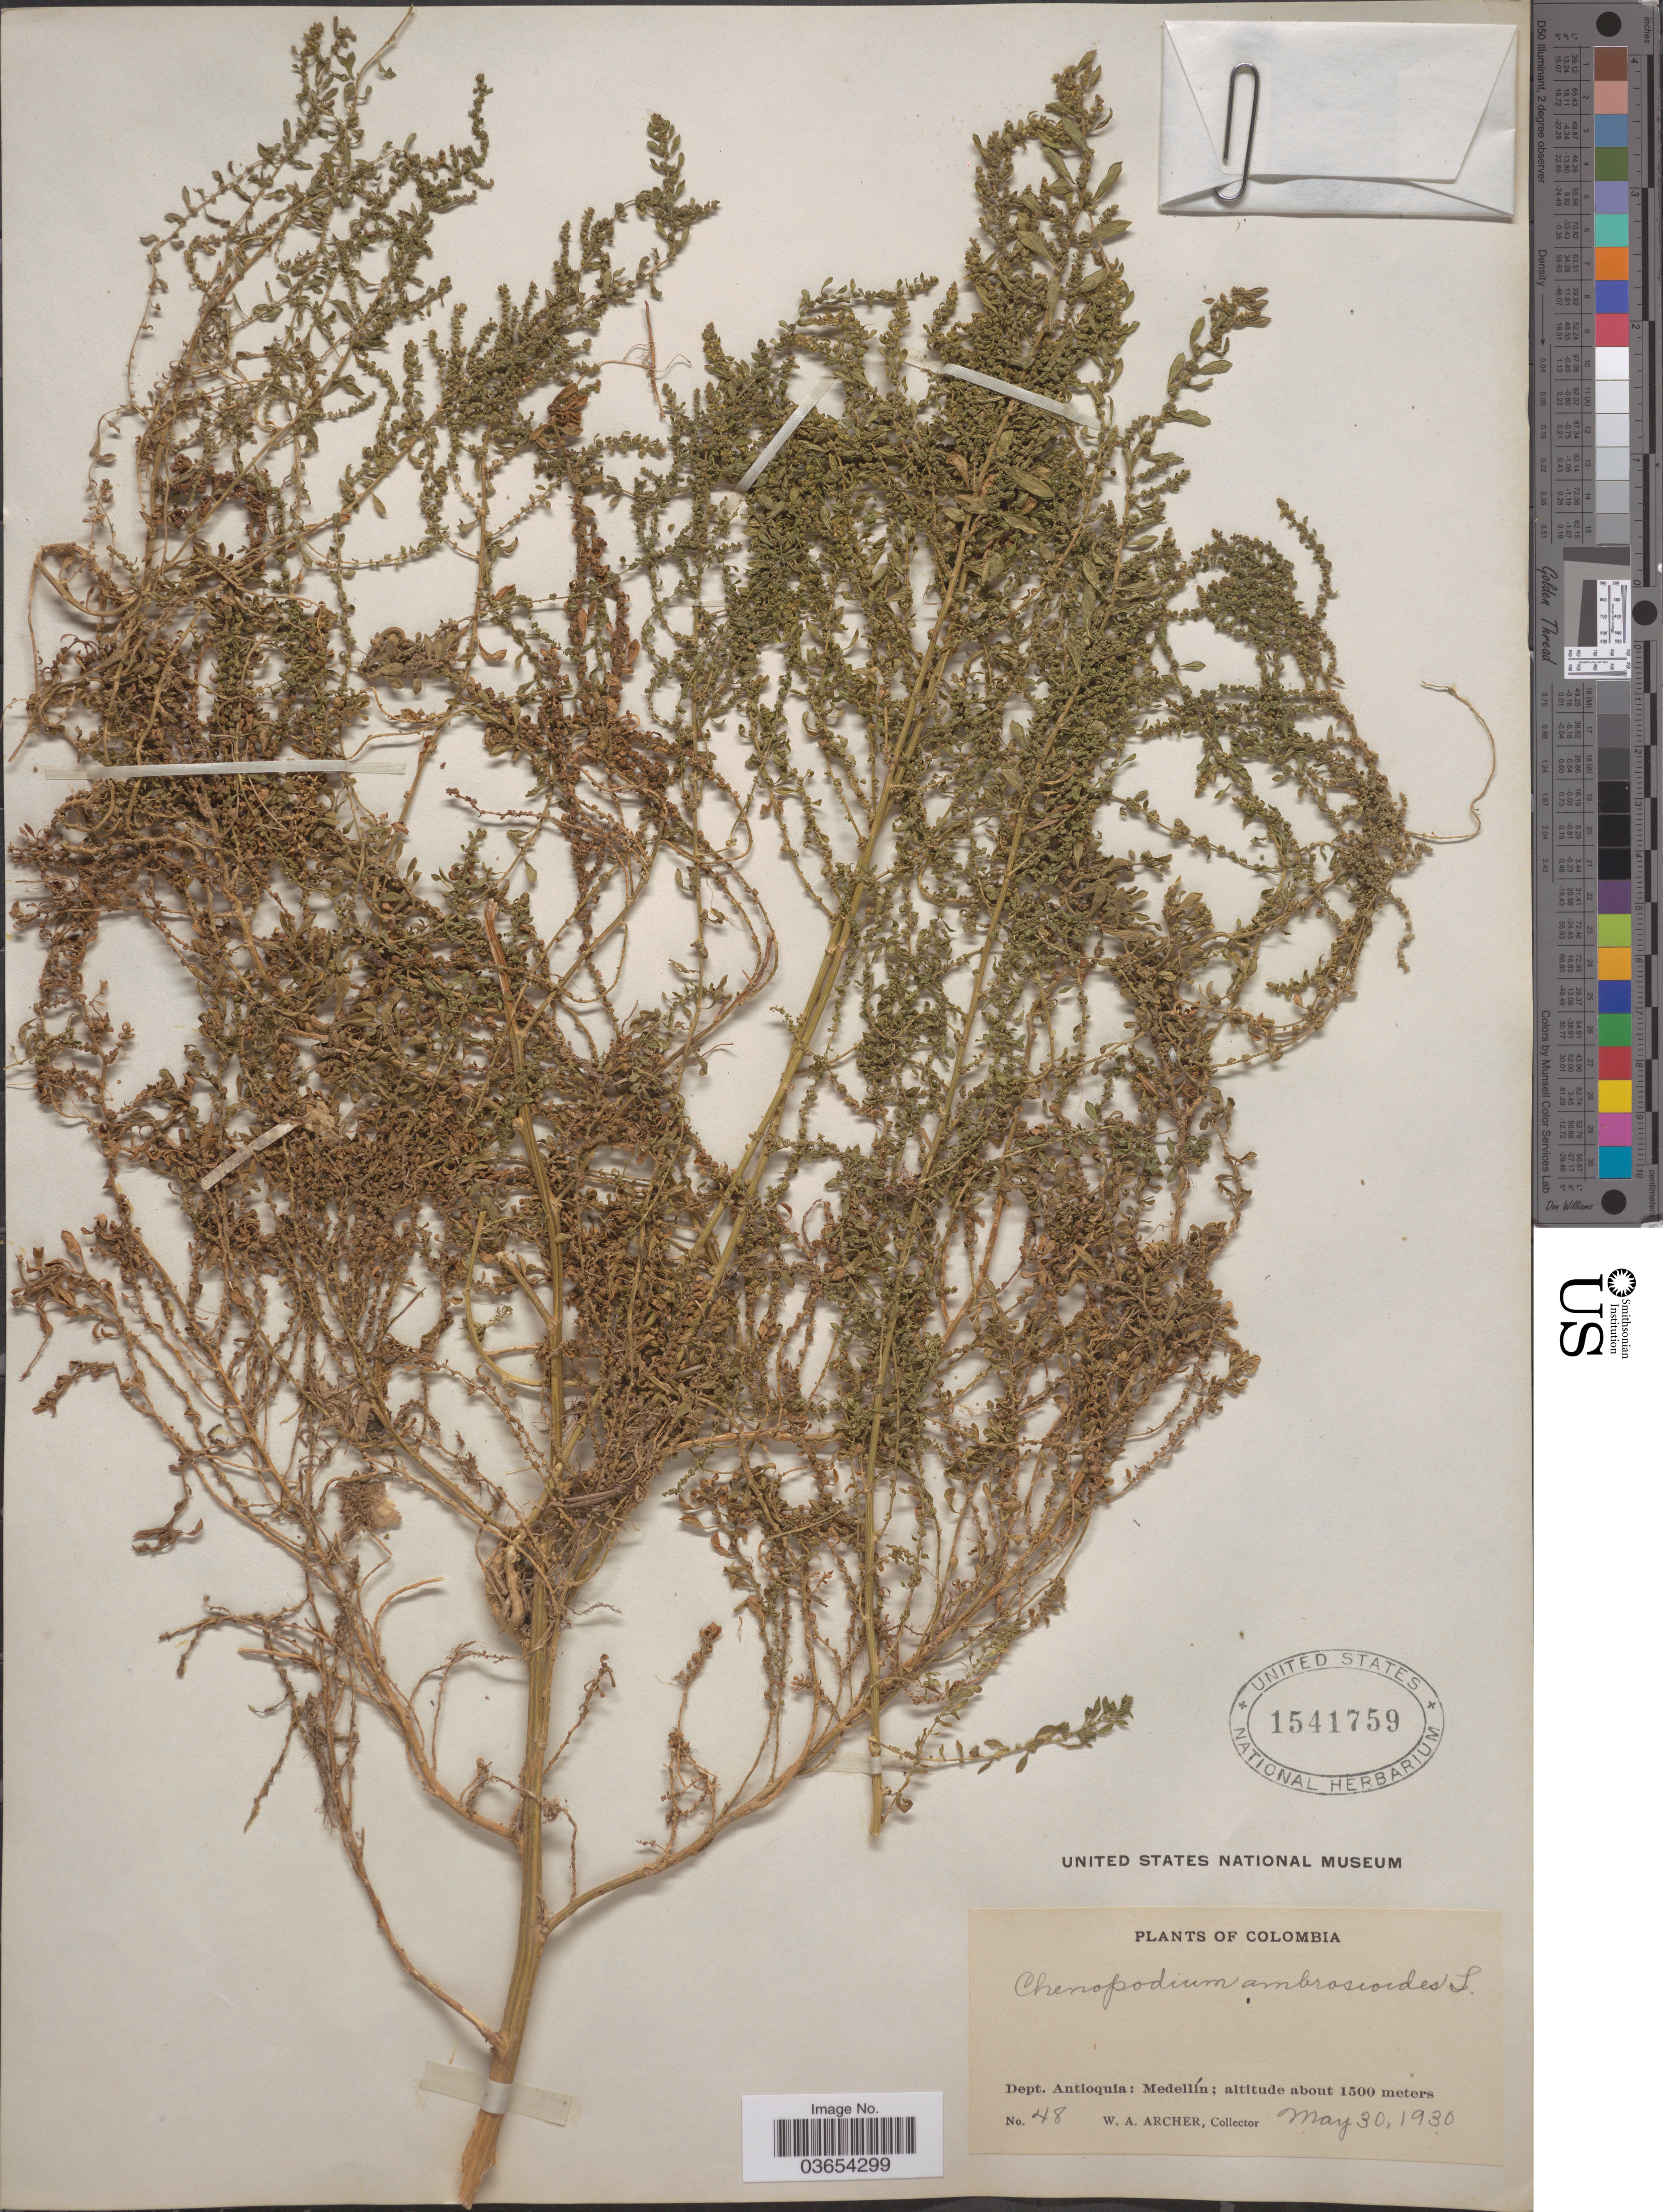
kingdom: Plantae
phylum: Tracheophyta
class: Magnoliopsida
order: Caryophyllales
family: Amaranthaceae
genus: Chenopodium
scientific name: Chenopodium ambrosioides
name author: L.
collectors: W. Archer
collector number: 48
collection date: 1930-05-30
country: Colombia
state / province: Antioquia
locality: Dept. Antioquia: Medellín.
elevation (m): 1500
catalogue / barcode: US 1541759